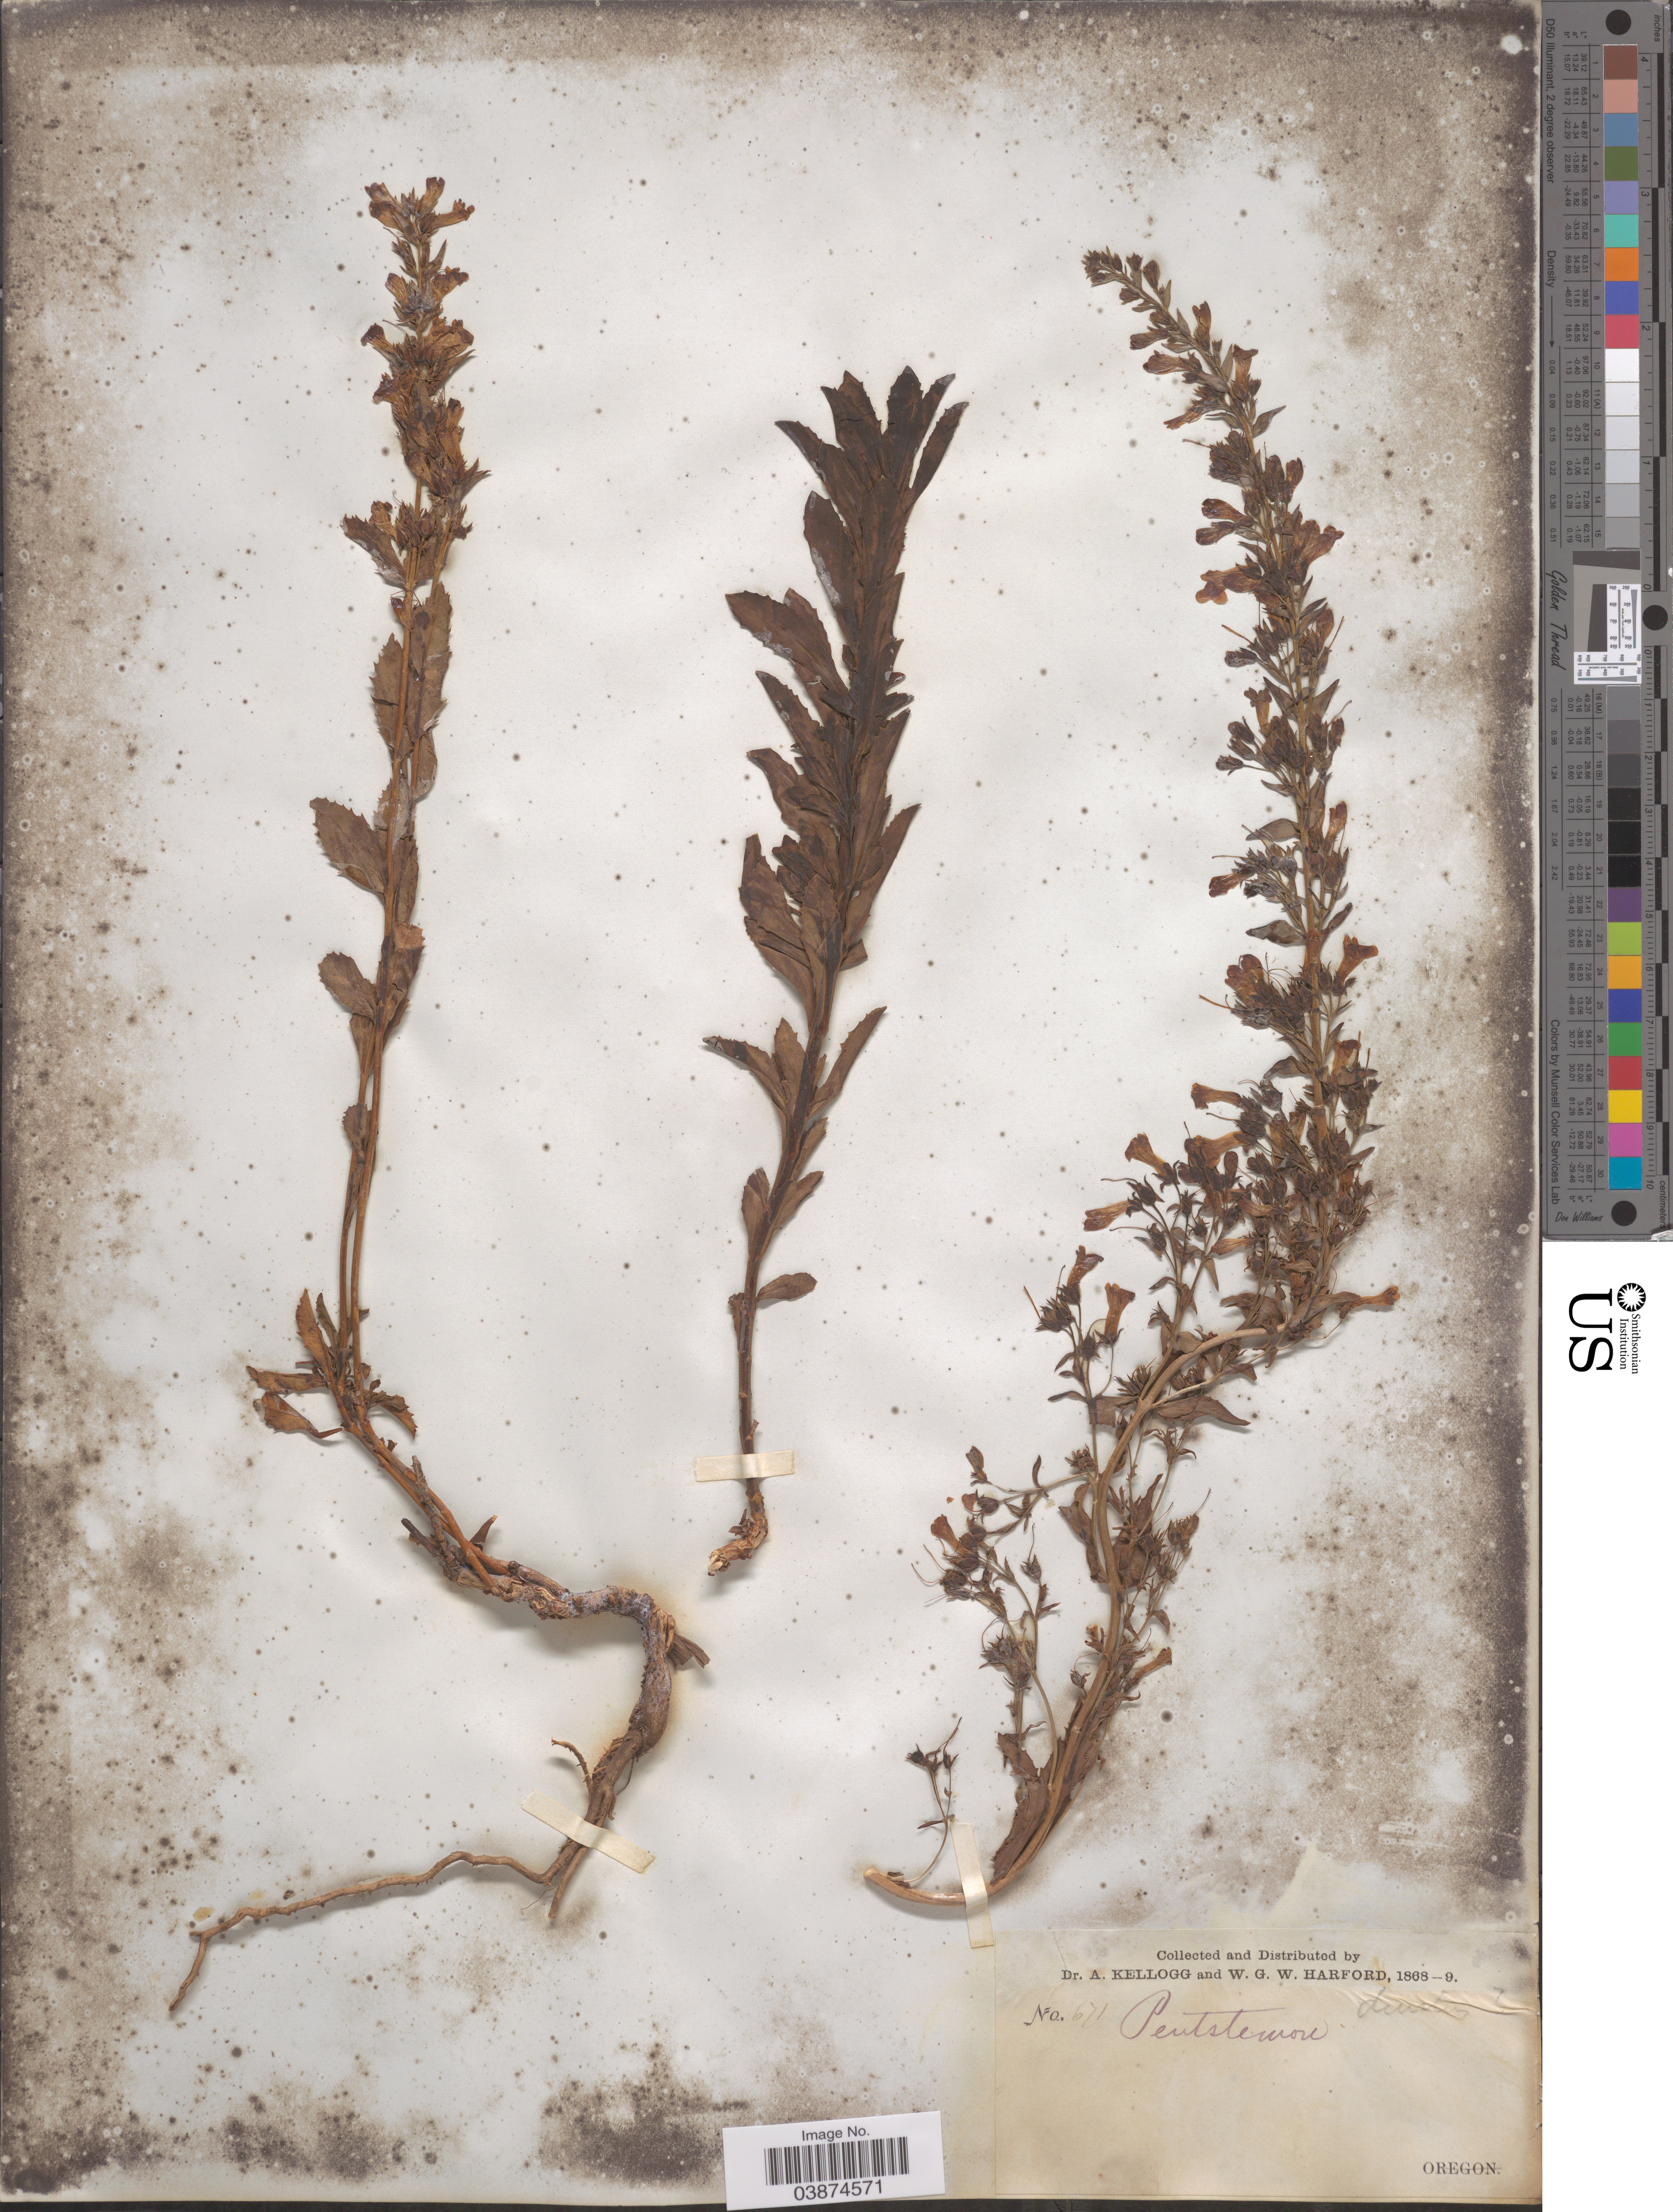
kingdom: Plantae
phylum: Tracheophyta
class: Magnoliopsida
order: Lamiales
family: Plantaginaceae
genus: Penstemon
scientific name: Penstemon deustus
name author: Douglas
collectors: A. Kellogg & W. G. W. Harford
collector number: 671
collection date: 1869